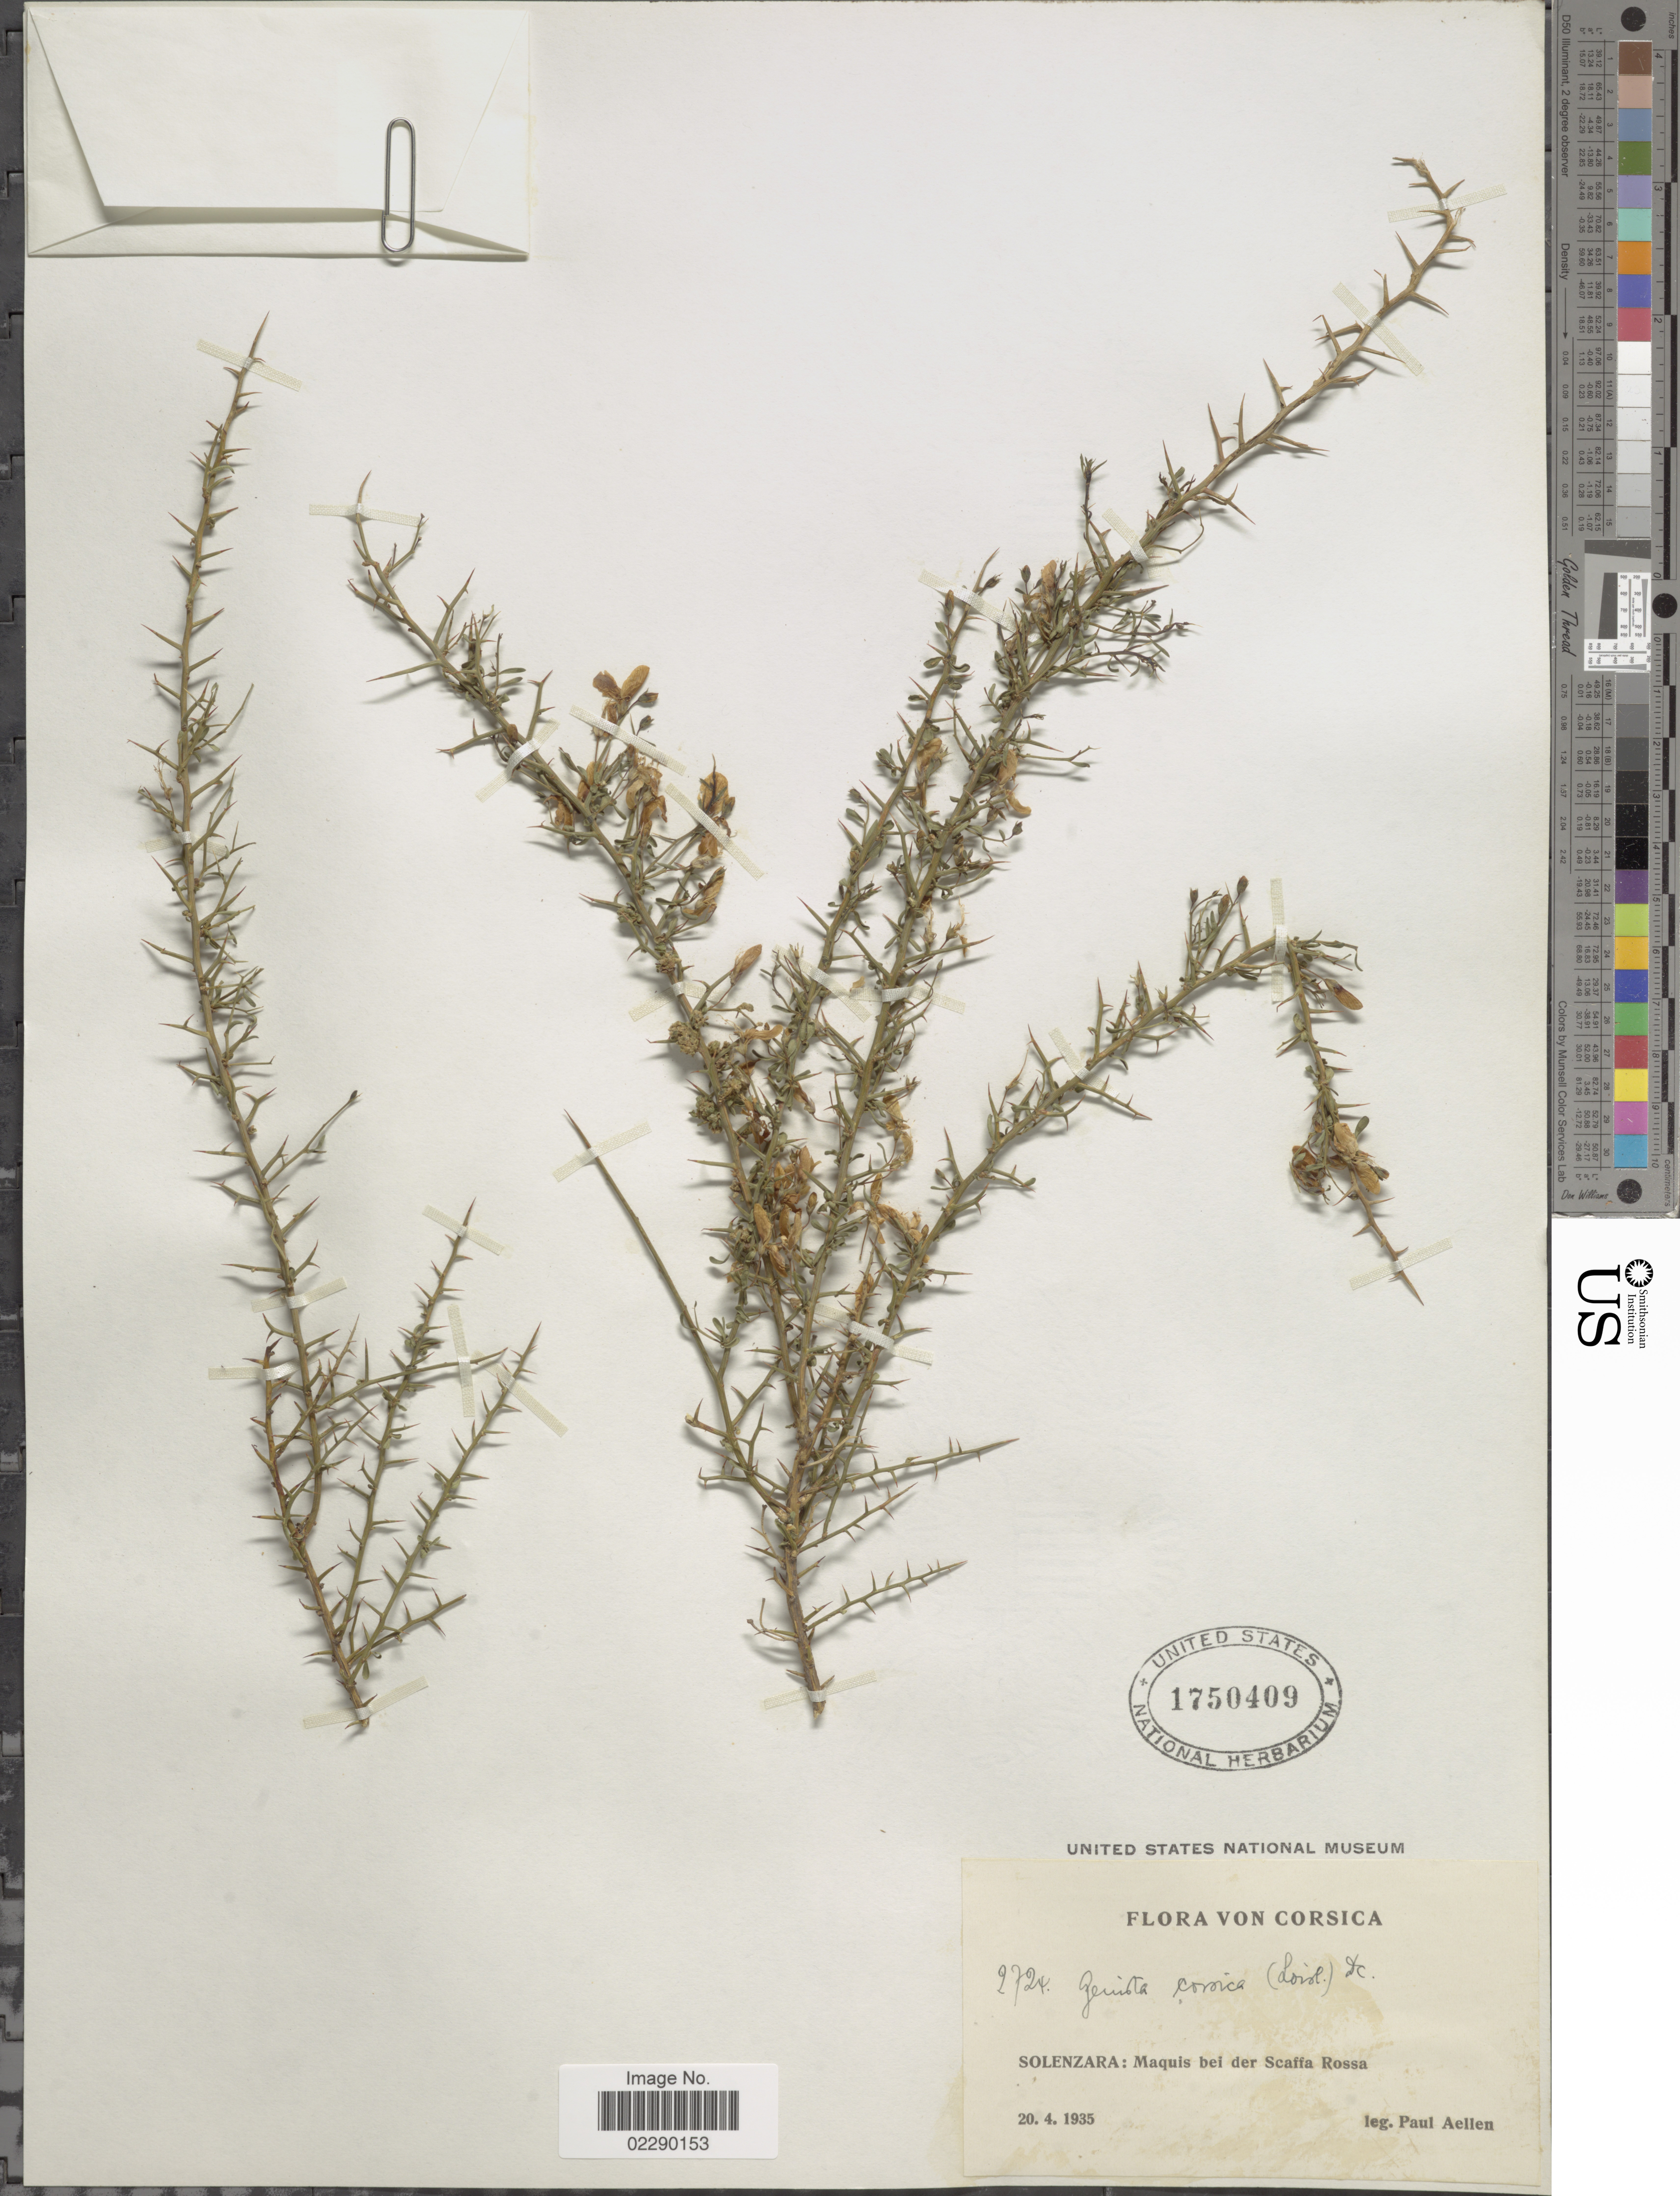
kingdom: Plantae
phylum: Tracheophyta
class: Magnoliopsida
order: Fabales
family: Fabaceae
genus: Genista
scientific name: Genista corsica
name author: (Loisel.) DC.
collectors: P. Aellen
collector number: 2724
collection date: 1935-04-20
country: France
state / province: Corsica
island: Corse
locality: Solenzara: Maquis bei der Scaffa Rossa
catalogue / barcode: US 1750409